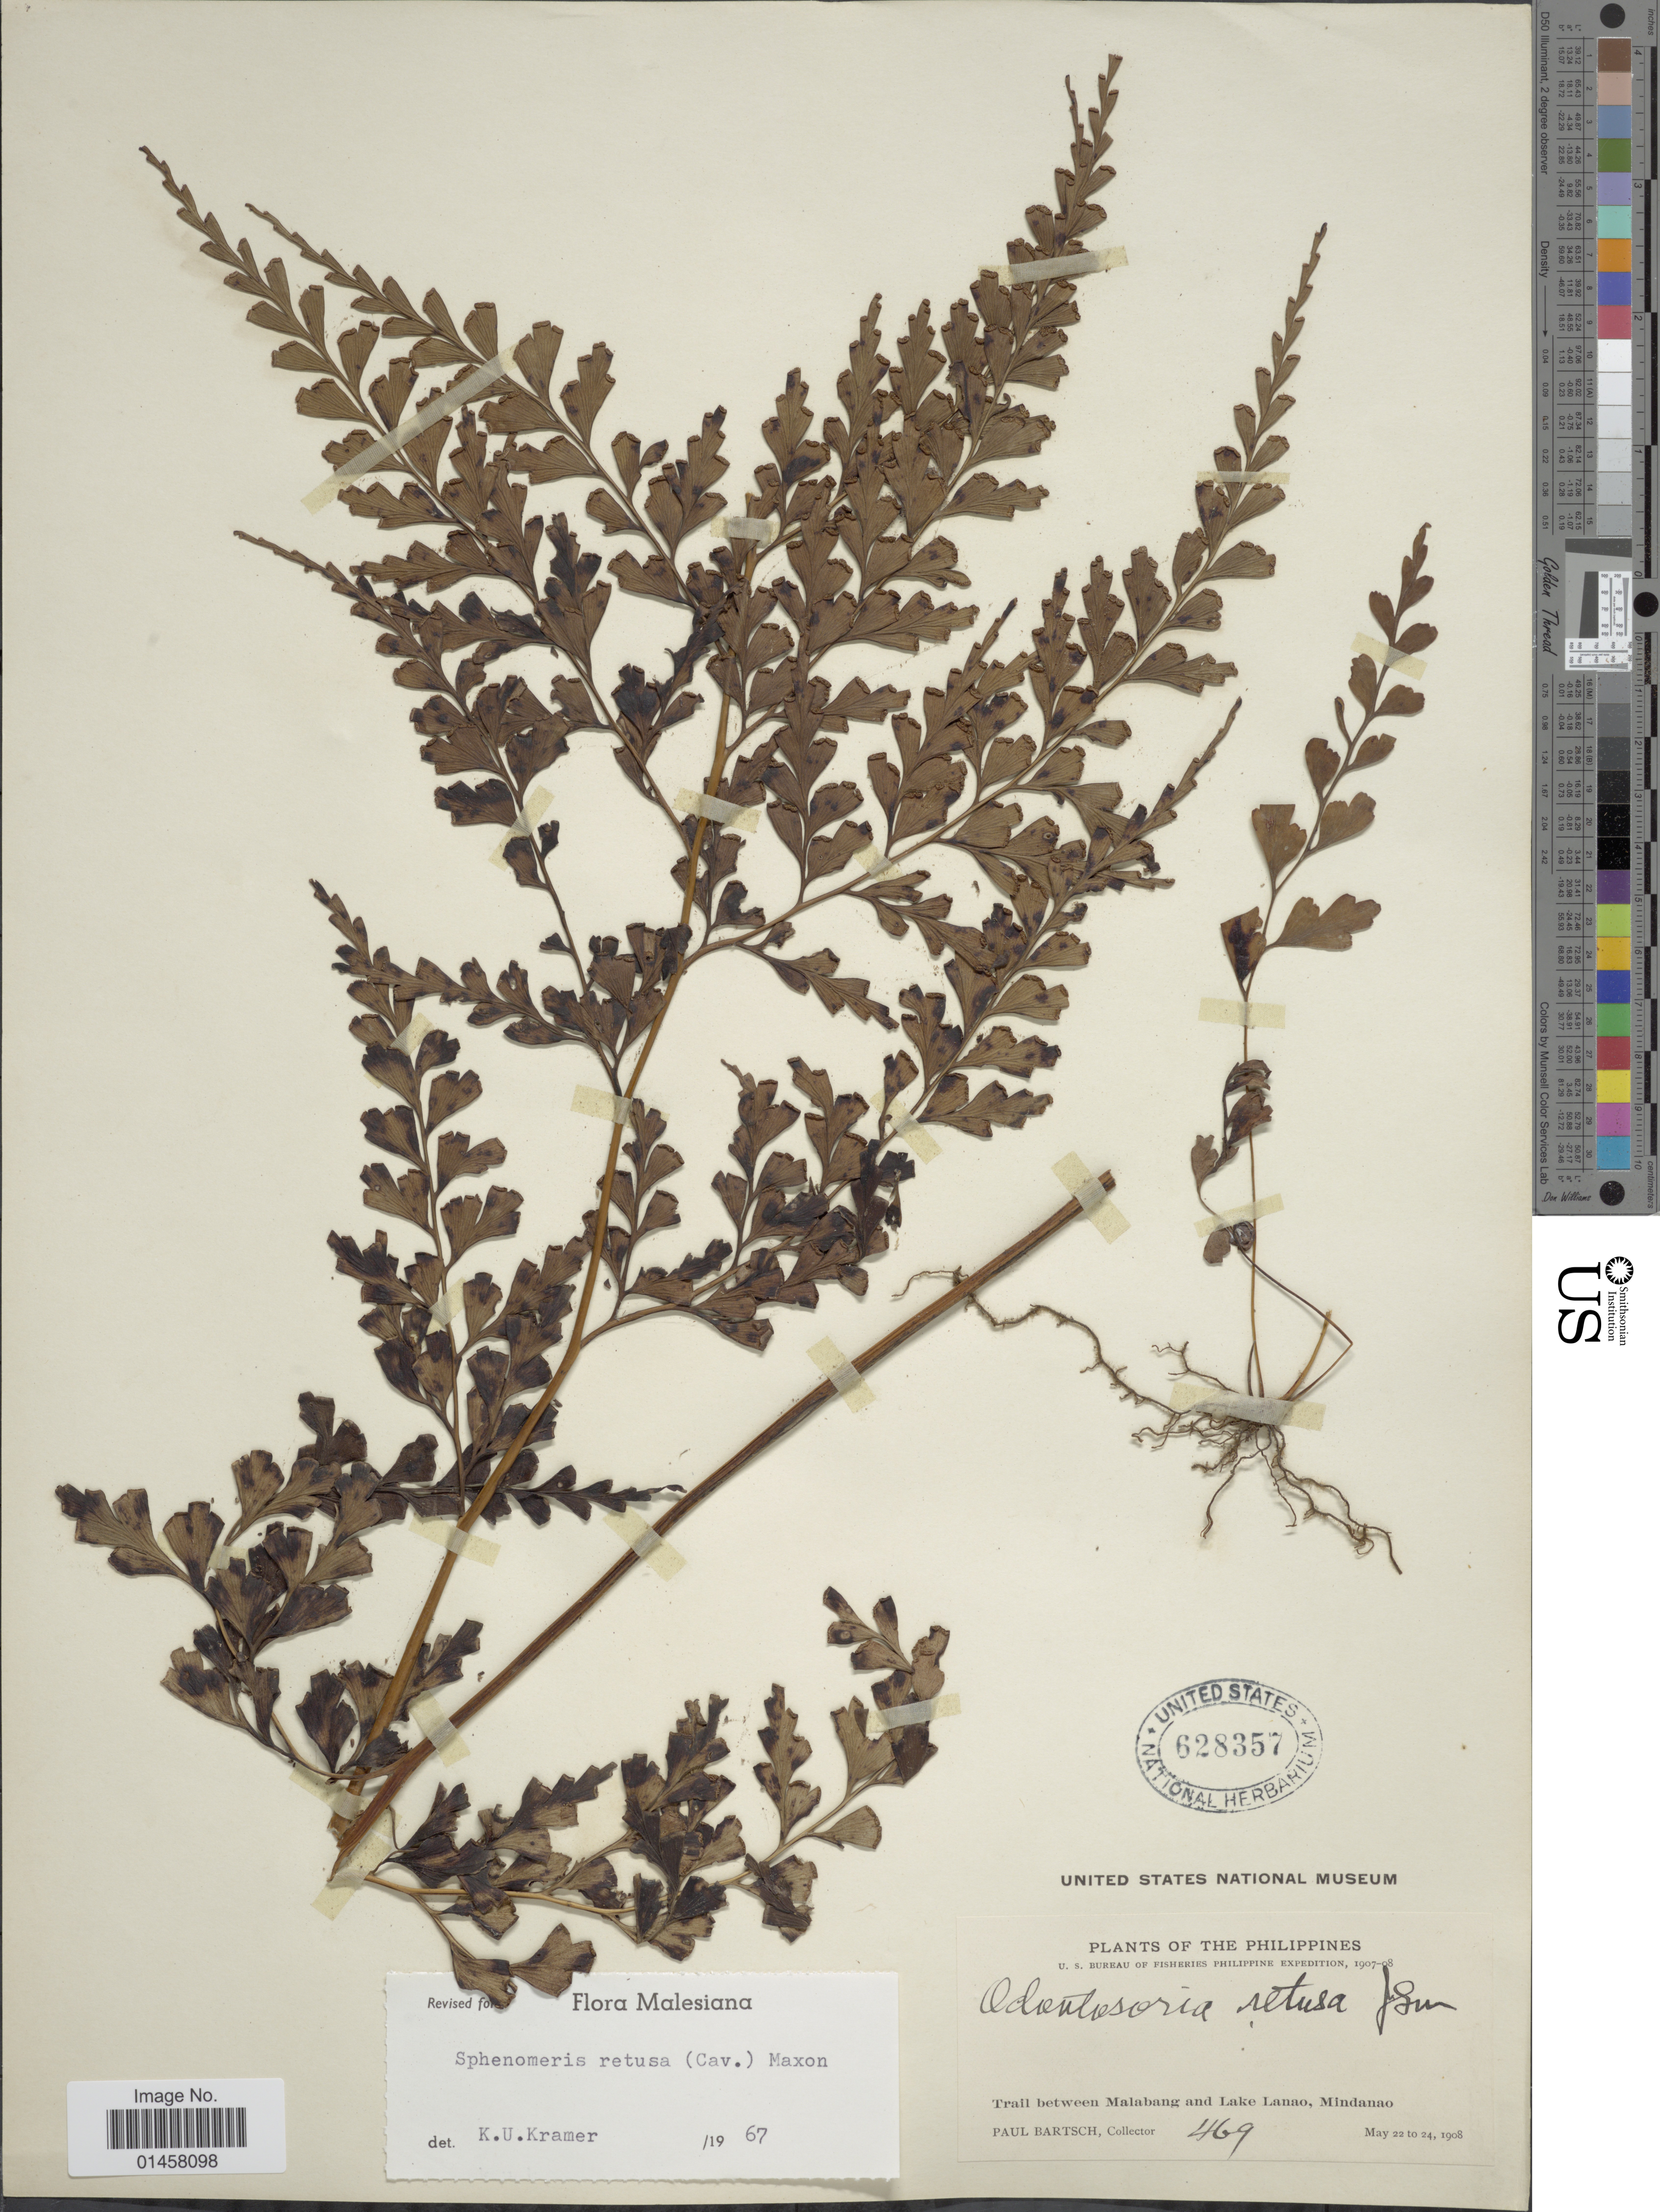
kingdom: Plantae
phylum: Tracheophyta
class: Polypodiopsida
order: Polypodiales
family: Lindsaeaceae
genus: Sphenomeris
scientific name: Sphenomeris retusa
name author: (Cav.) Maxim.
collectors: P. Bartsch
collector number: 469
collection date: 1908-05-22/1908-05-24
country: Philippines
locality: Trail between Malabang and Lake Lanao, Mindanao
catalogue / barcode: US 628357